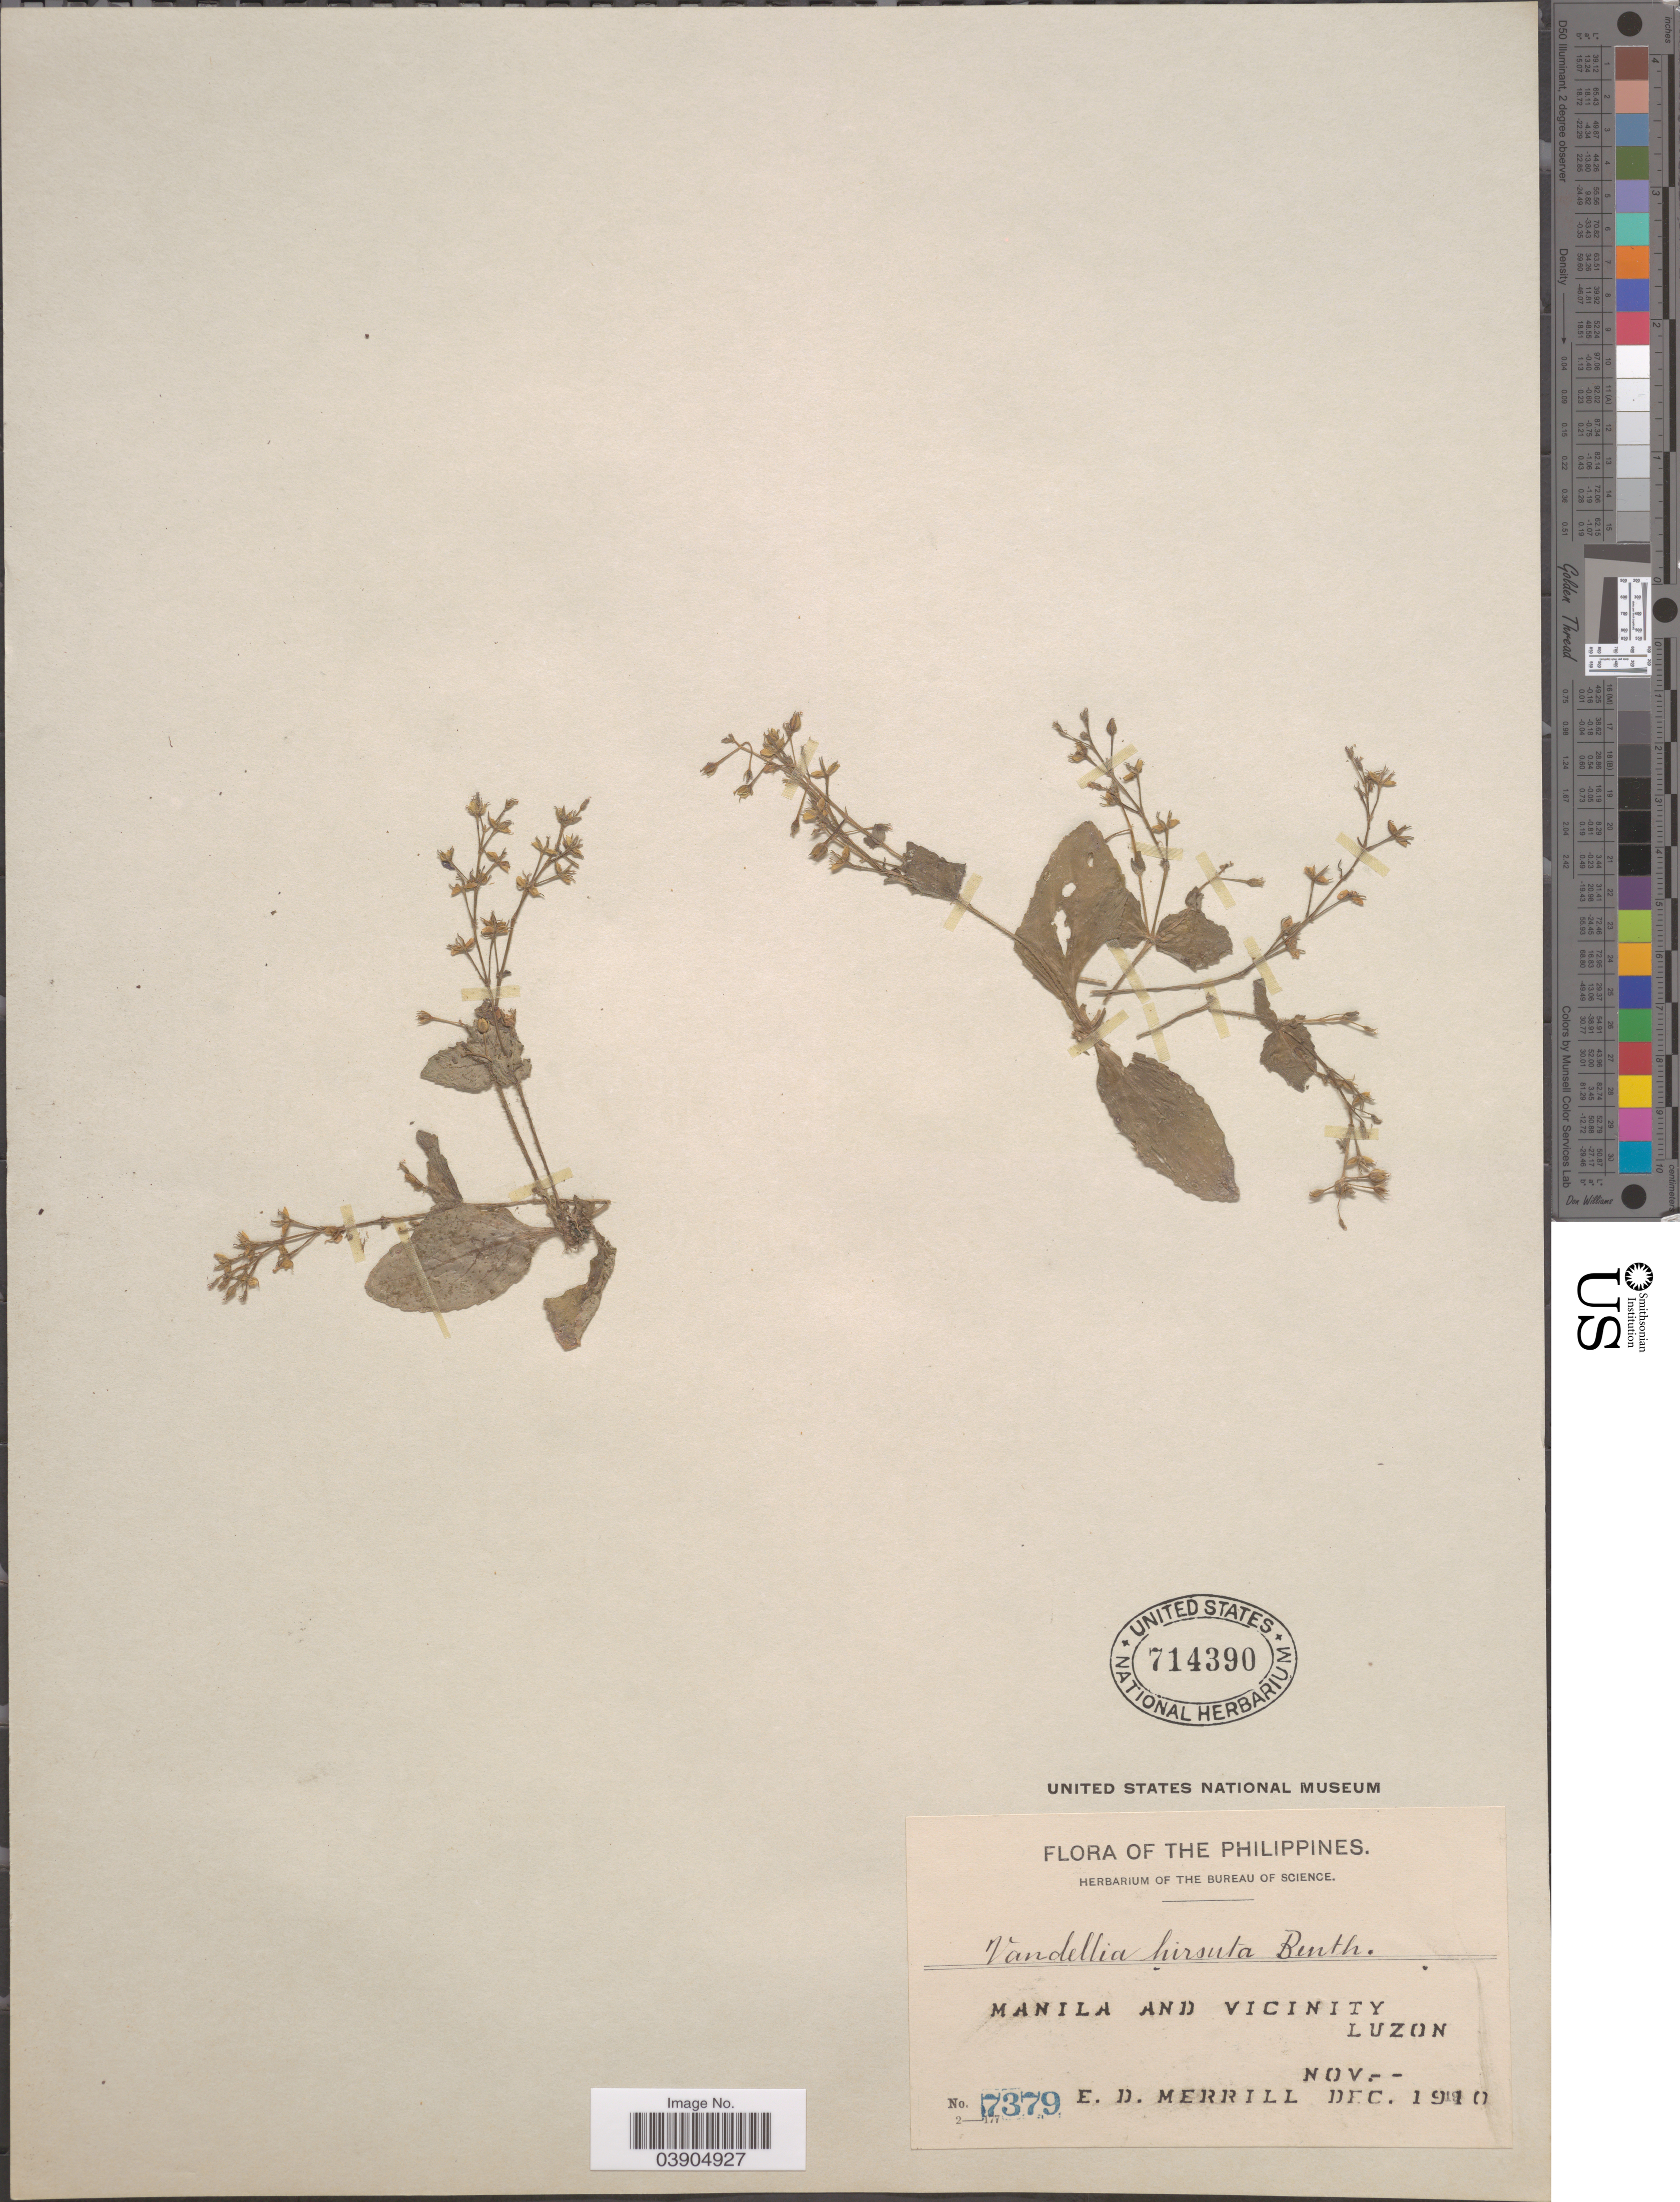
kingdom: Plantae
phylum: Tracheophyta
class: Magnoliopsida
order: Lamiales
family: Linderniaceae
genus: Lindernia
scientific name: Lindernia viscosa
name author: (Hornem.) Merr.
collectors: E. D. Merrill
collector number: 7379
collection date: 1910-11/1910-12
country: Philippines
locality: Manila and Vicinity, Luzon.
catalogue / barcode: US 714390